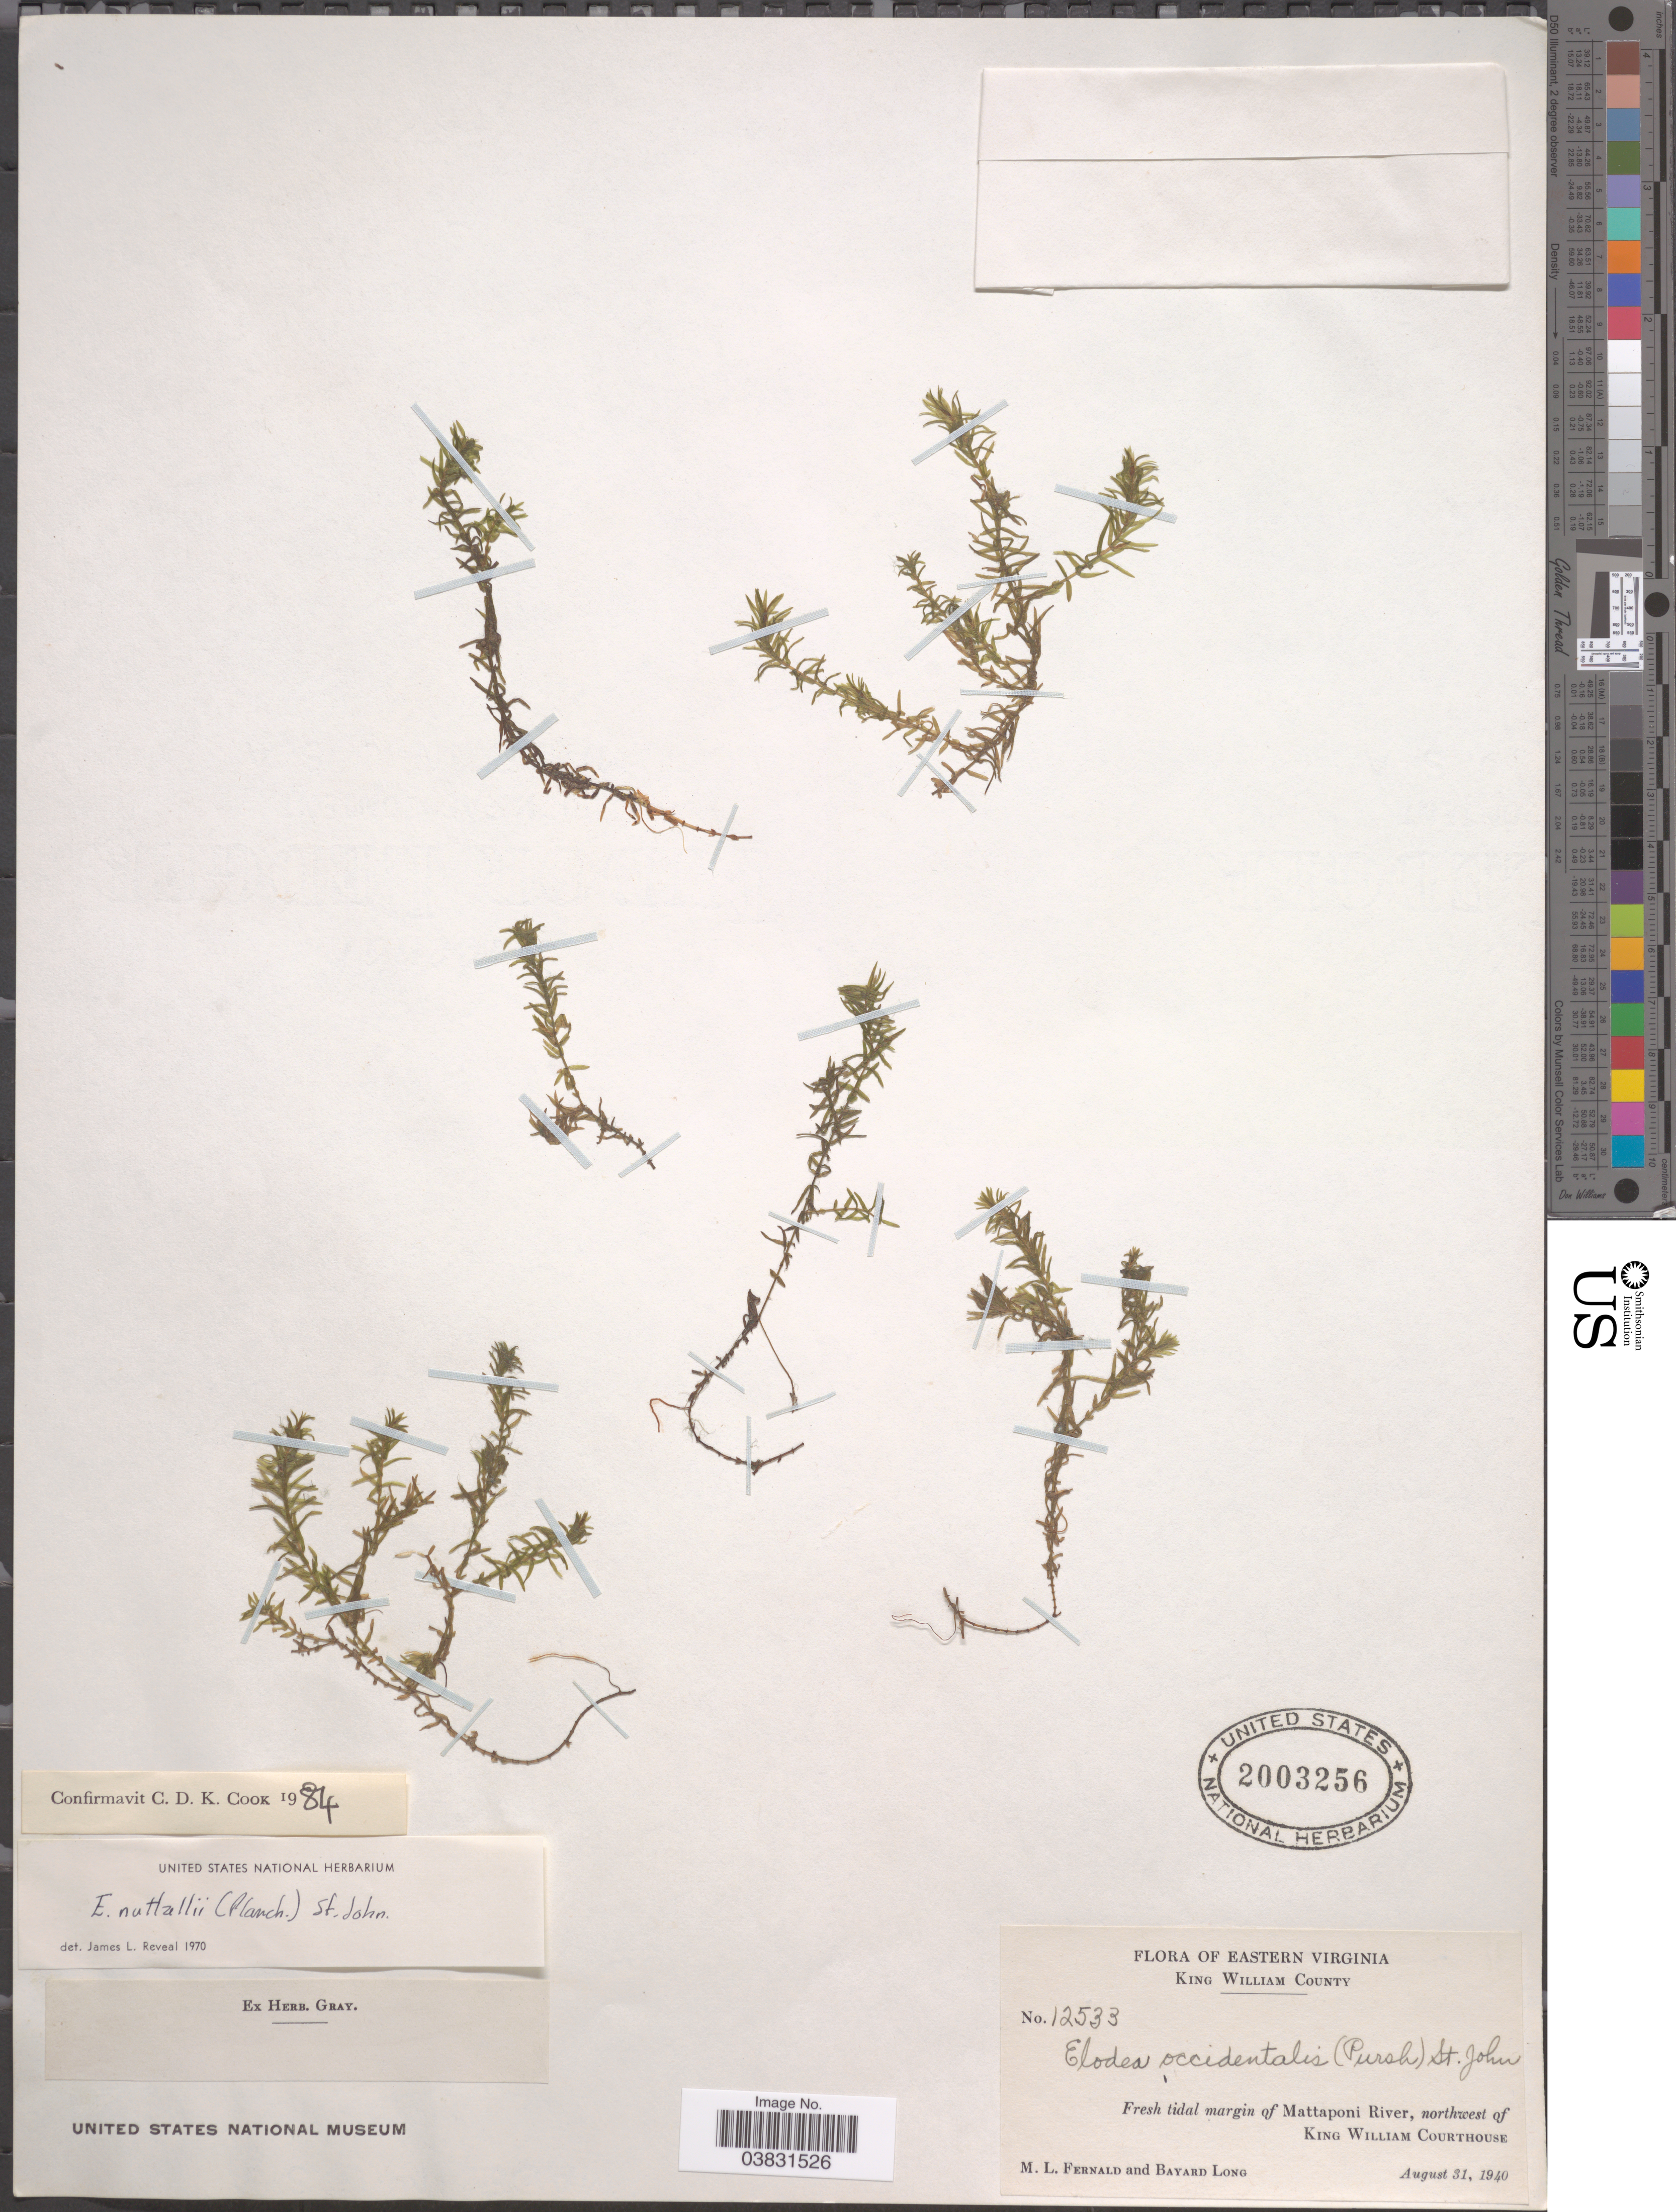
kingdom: Plantae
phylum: Tracheophyta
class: Liliopsida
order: Alismatales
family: Hydrocharitaceae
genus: Elodea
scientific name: Elodea nuttallii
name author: (Planch.) H. St. John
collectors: M. L. Fernald & B. Long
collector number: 12533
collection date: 1940-08-31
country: United States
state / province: Virginia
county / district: King William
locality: Eastern Virginia. King William County. Fresh tidal margin of Mattaponi River, northwest of King William Courthouse.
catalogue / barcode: US 2003256